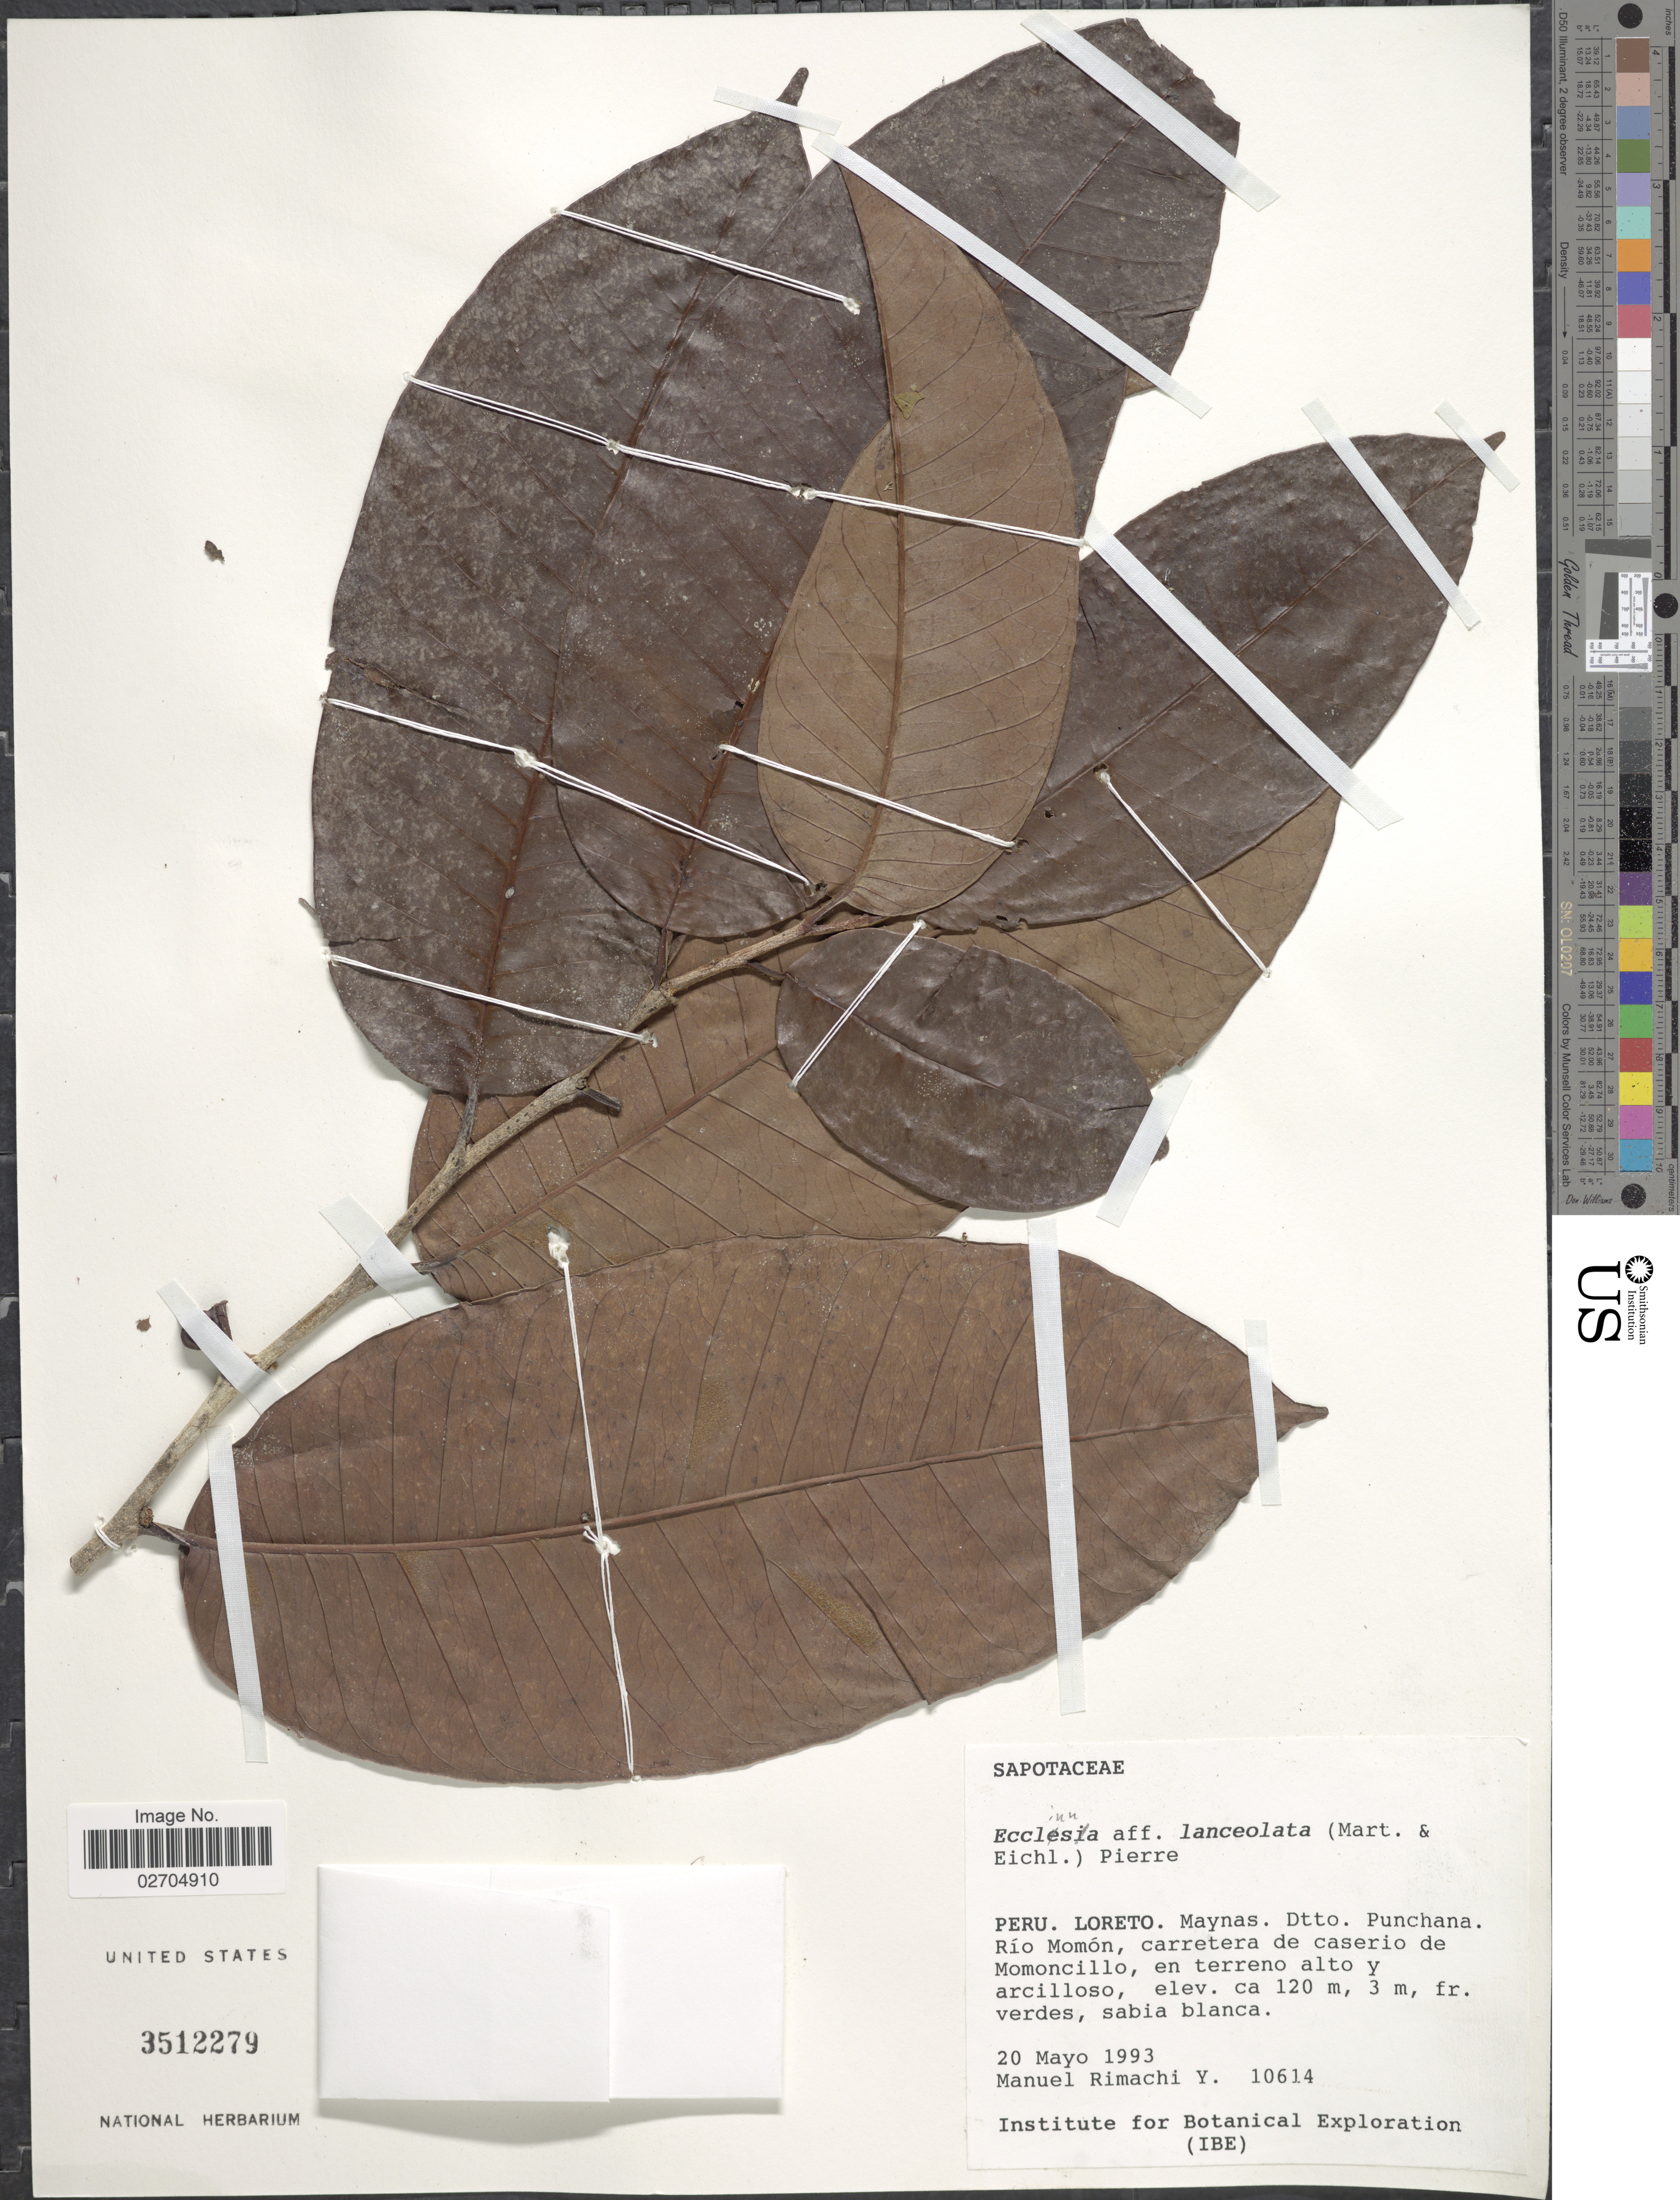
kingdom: Plantae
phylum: Tracheophyta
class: Magnoliopsida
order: Ericales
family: Sapotaceae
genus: Ecclinusa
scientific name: Ecclinusa lanceolata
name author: (Mart. & Eichler) Pierre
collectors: M. Rimachi Y.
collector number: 10614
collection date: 1993-05-20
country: Peru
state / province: Loreto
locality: Maynas. Dtto. Punchana. Río Momón, carretera de caserio de Momoncillo, en terreno alto y arcilloso.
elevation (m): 120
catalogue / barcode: US 3512279